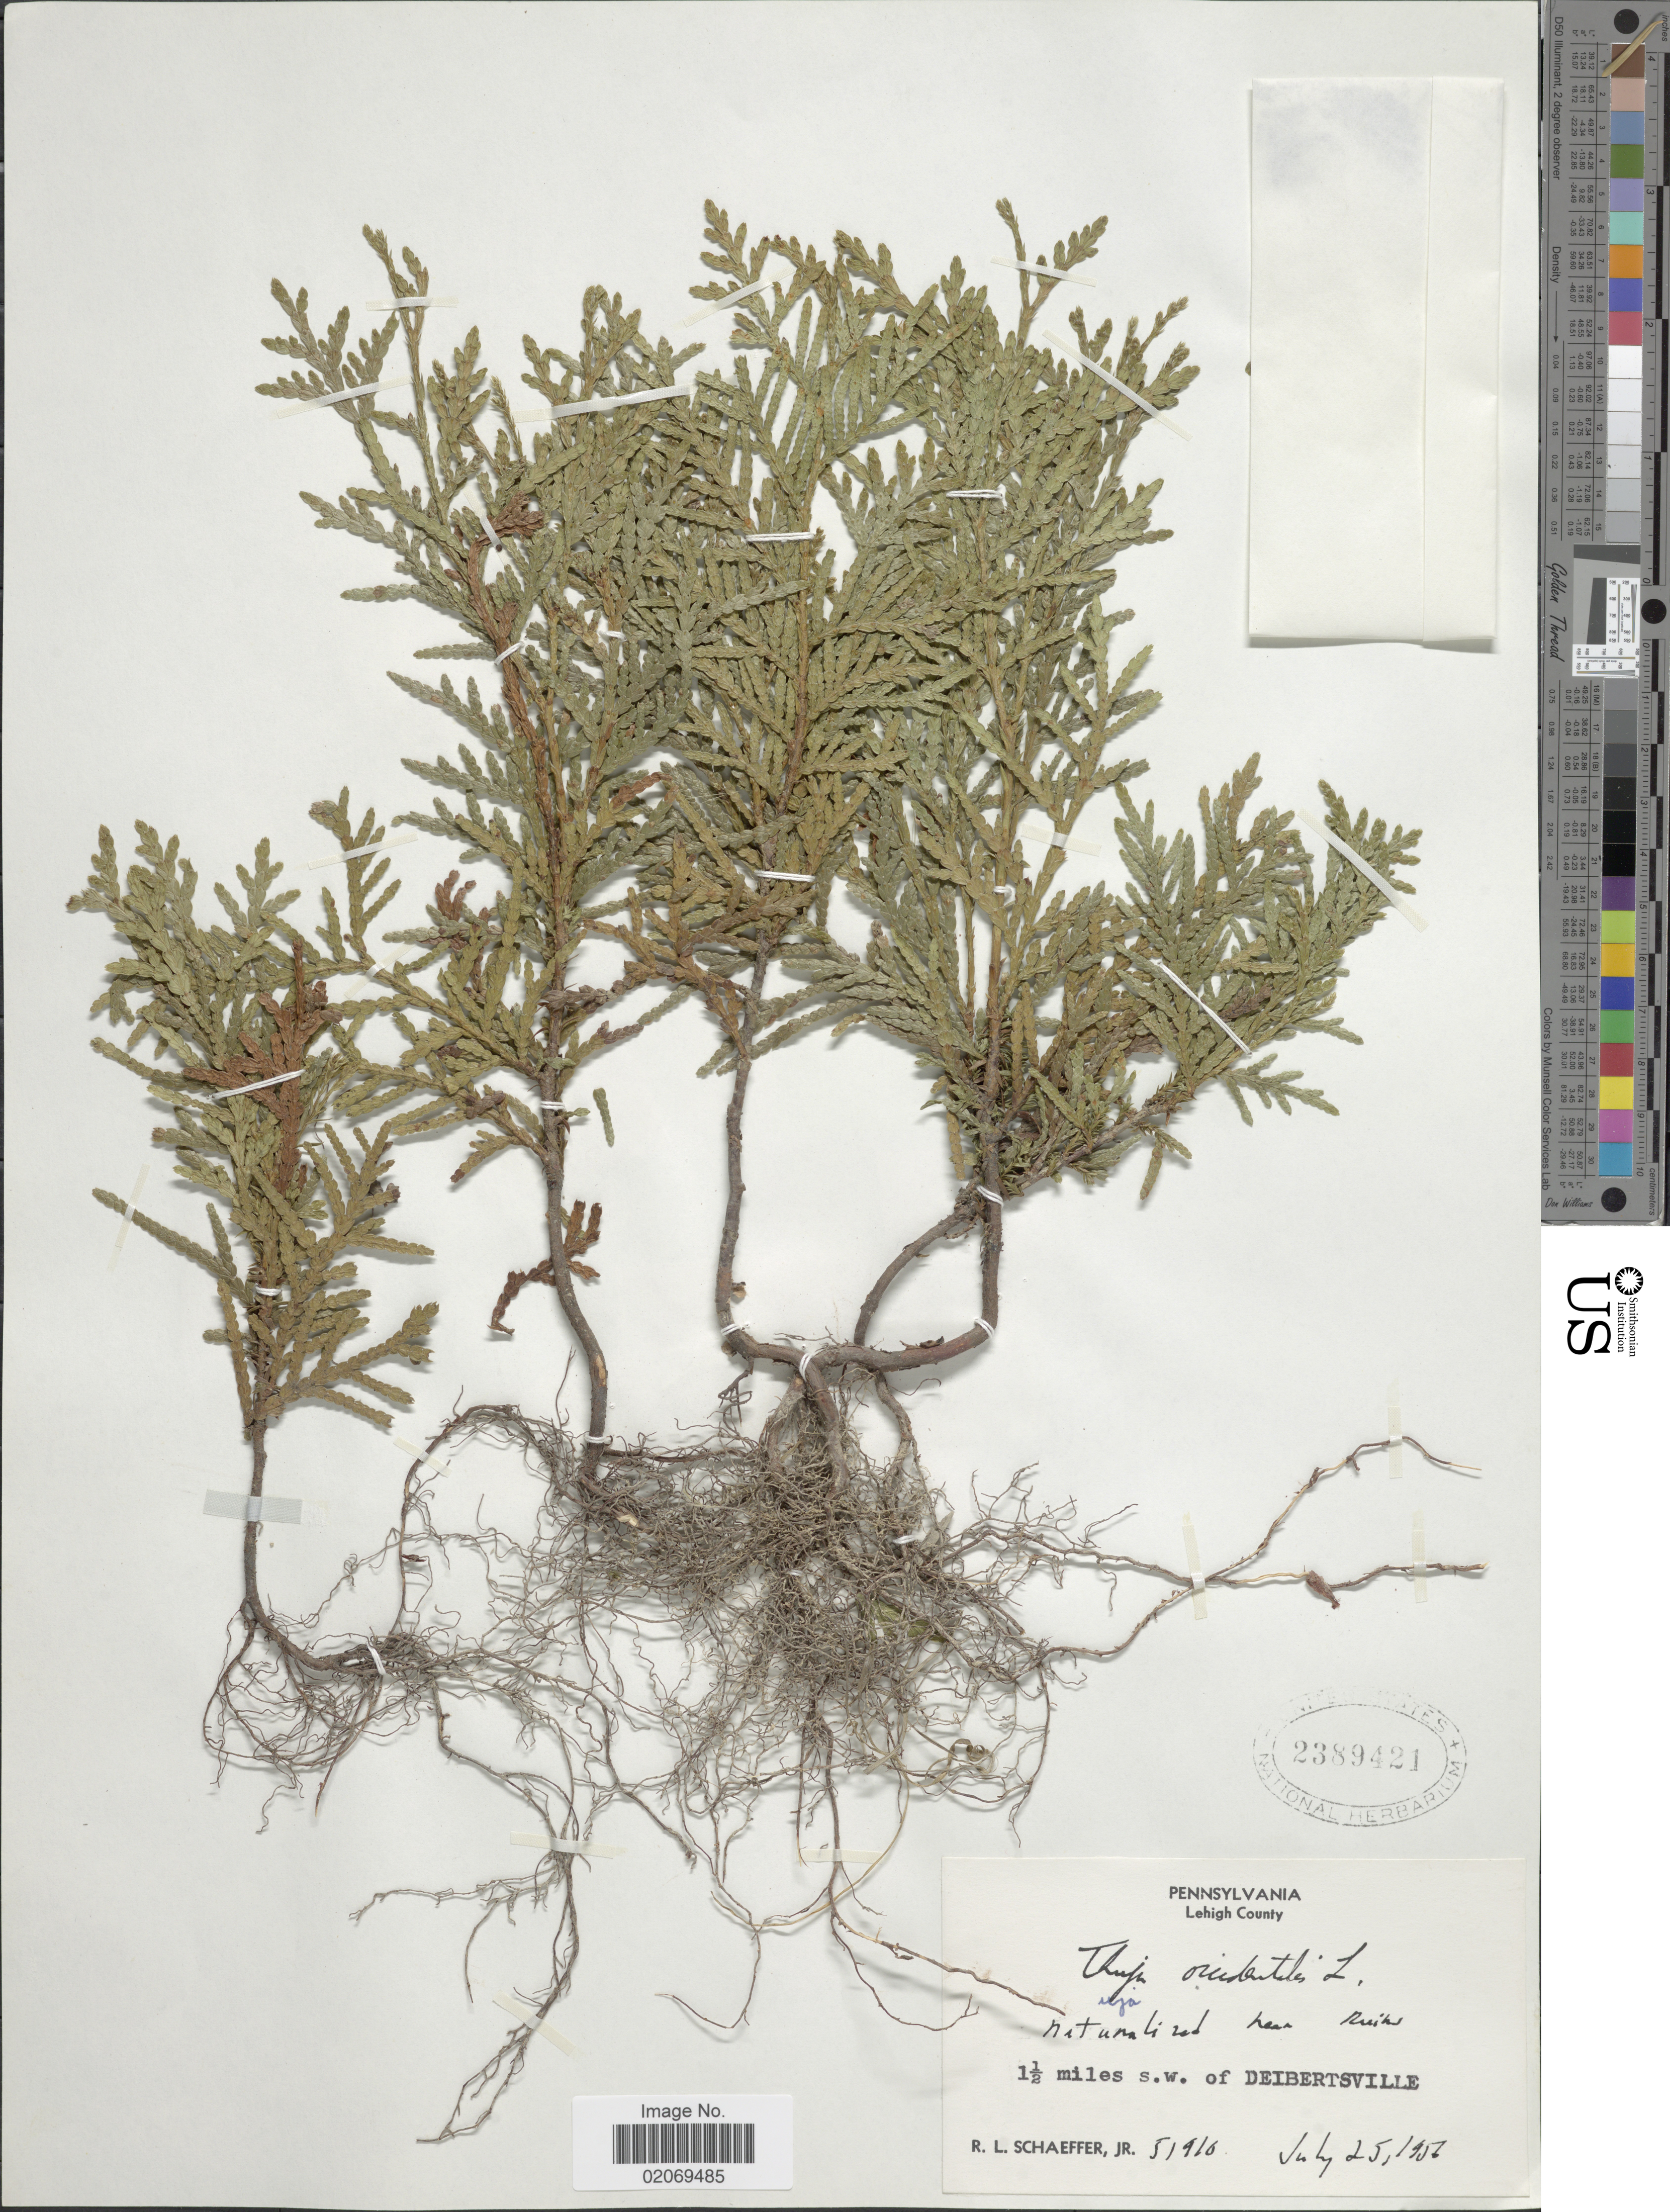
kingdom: Plantae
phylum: Tracheophyta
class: Pinopsida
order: Pinales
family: Cupressaceae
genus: Thuja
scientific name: Thuja occidentalis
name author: L.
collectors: R. L. Schaeffer Jr.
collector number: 51916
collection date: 1956-07-25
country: United States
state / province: Pennsylvania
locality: Lehiggh County, Naturalized near Ruins, 1½ miles s.w. of Deibertsville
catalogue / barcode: US 2389421